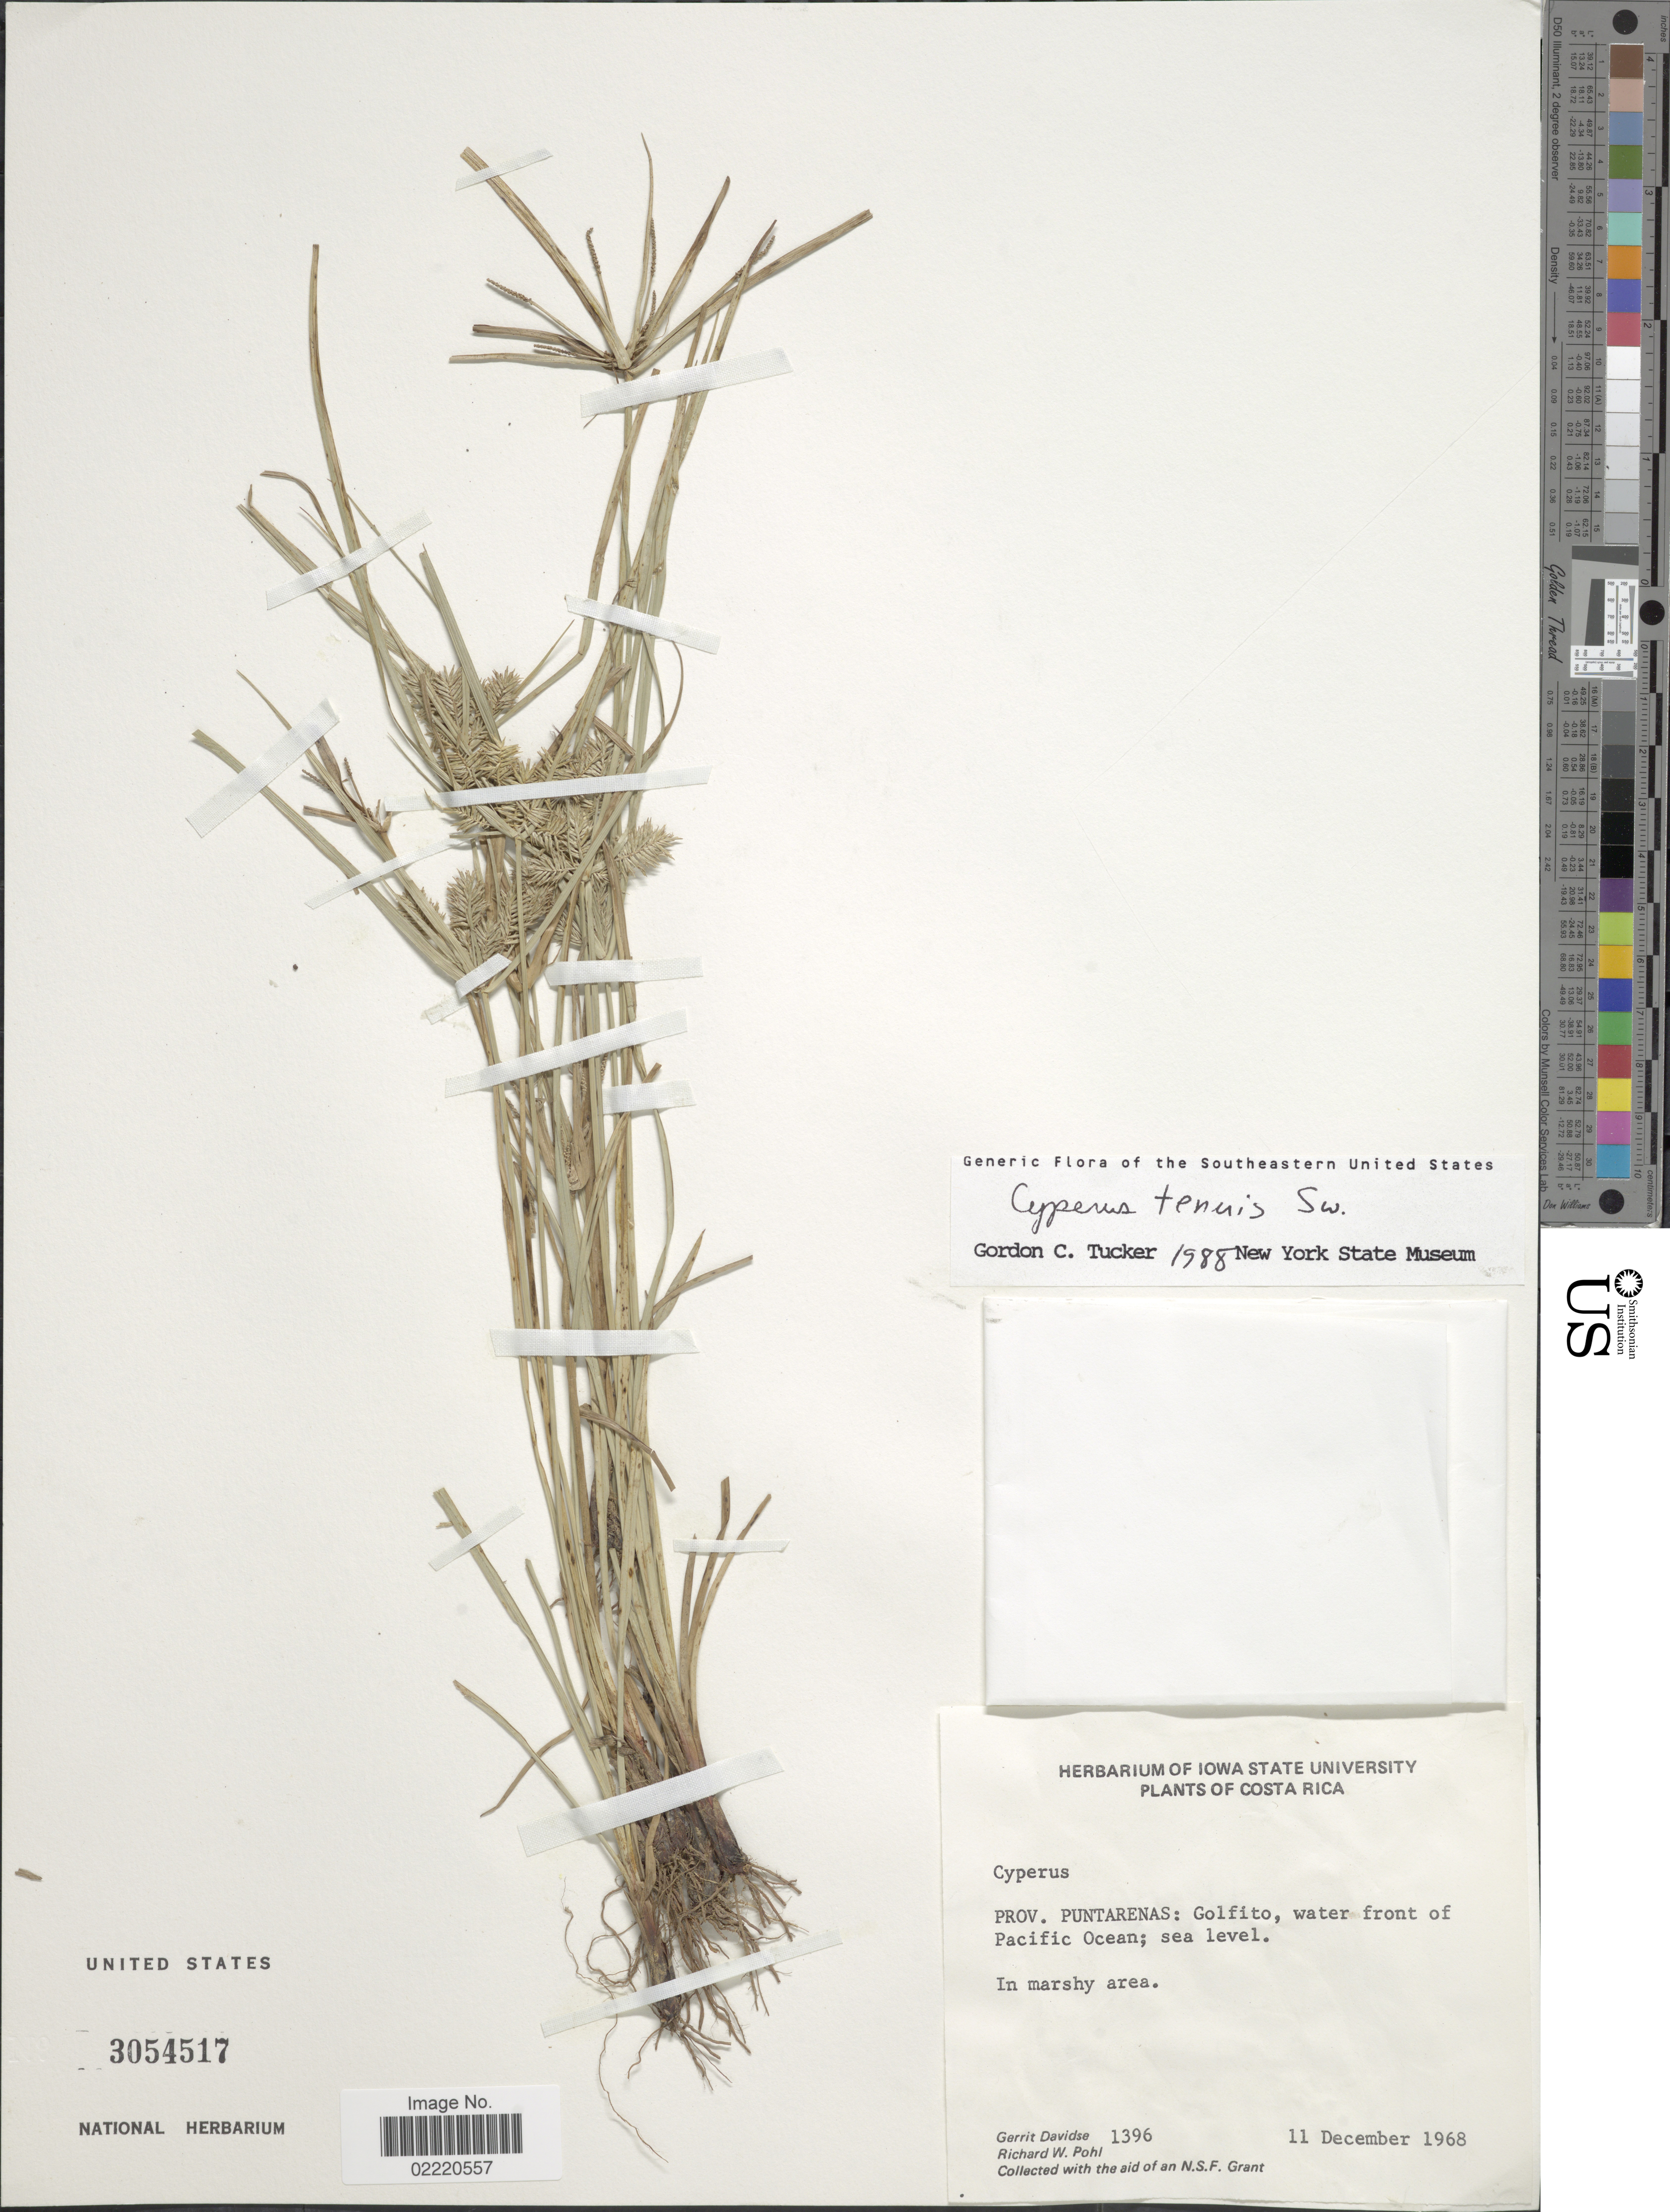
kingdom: Plantae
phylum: Tracheophyta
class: Liliopsida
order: Poales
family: Cyperaceae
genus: Cyperus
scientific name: Cyperus tenuis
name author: Sw.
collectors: G. Davidse & R. W. Pohl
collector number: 1396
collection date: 1968-12-11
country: Costa Rica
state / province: Puntarenas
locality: Golfito, water front of Pacific Ocean.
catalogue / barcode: US 3054517